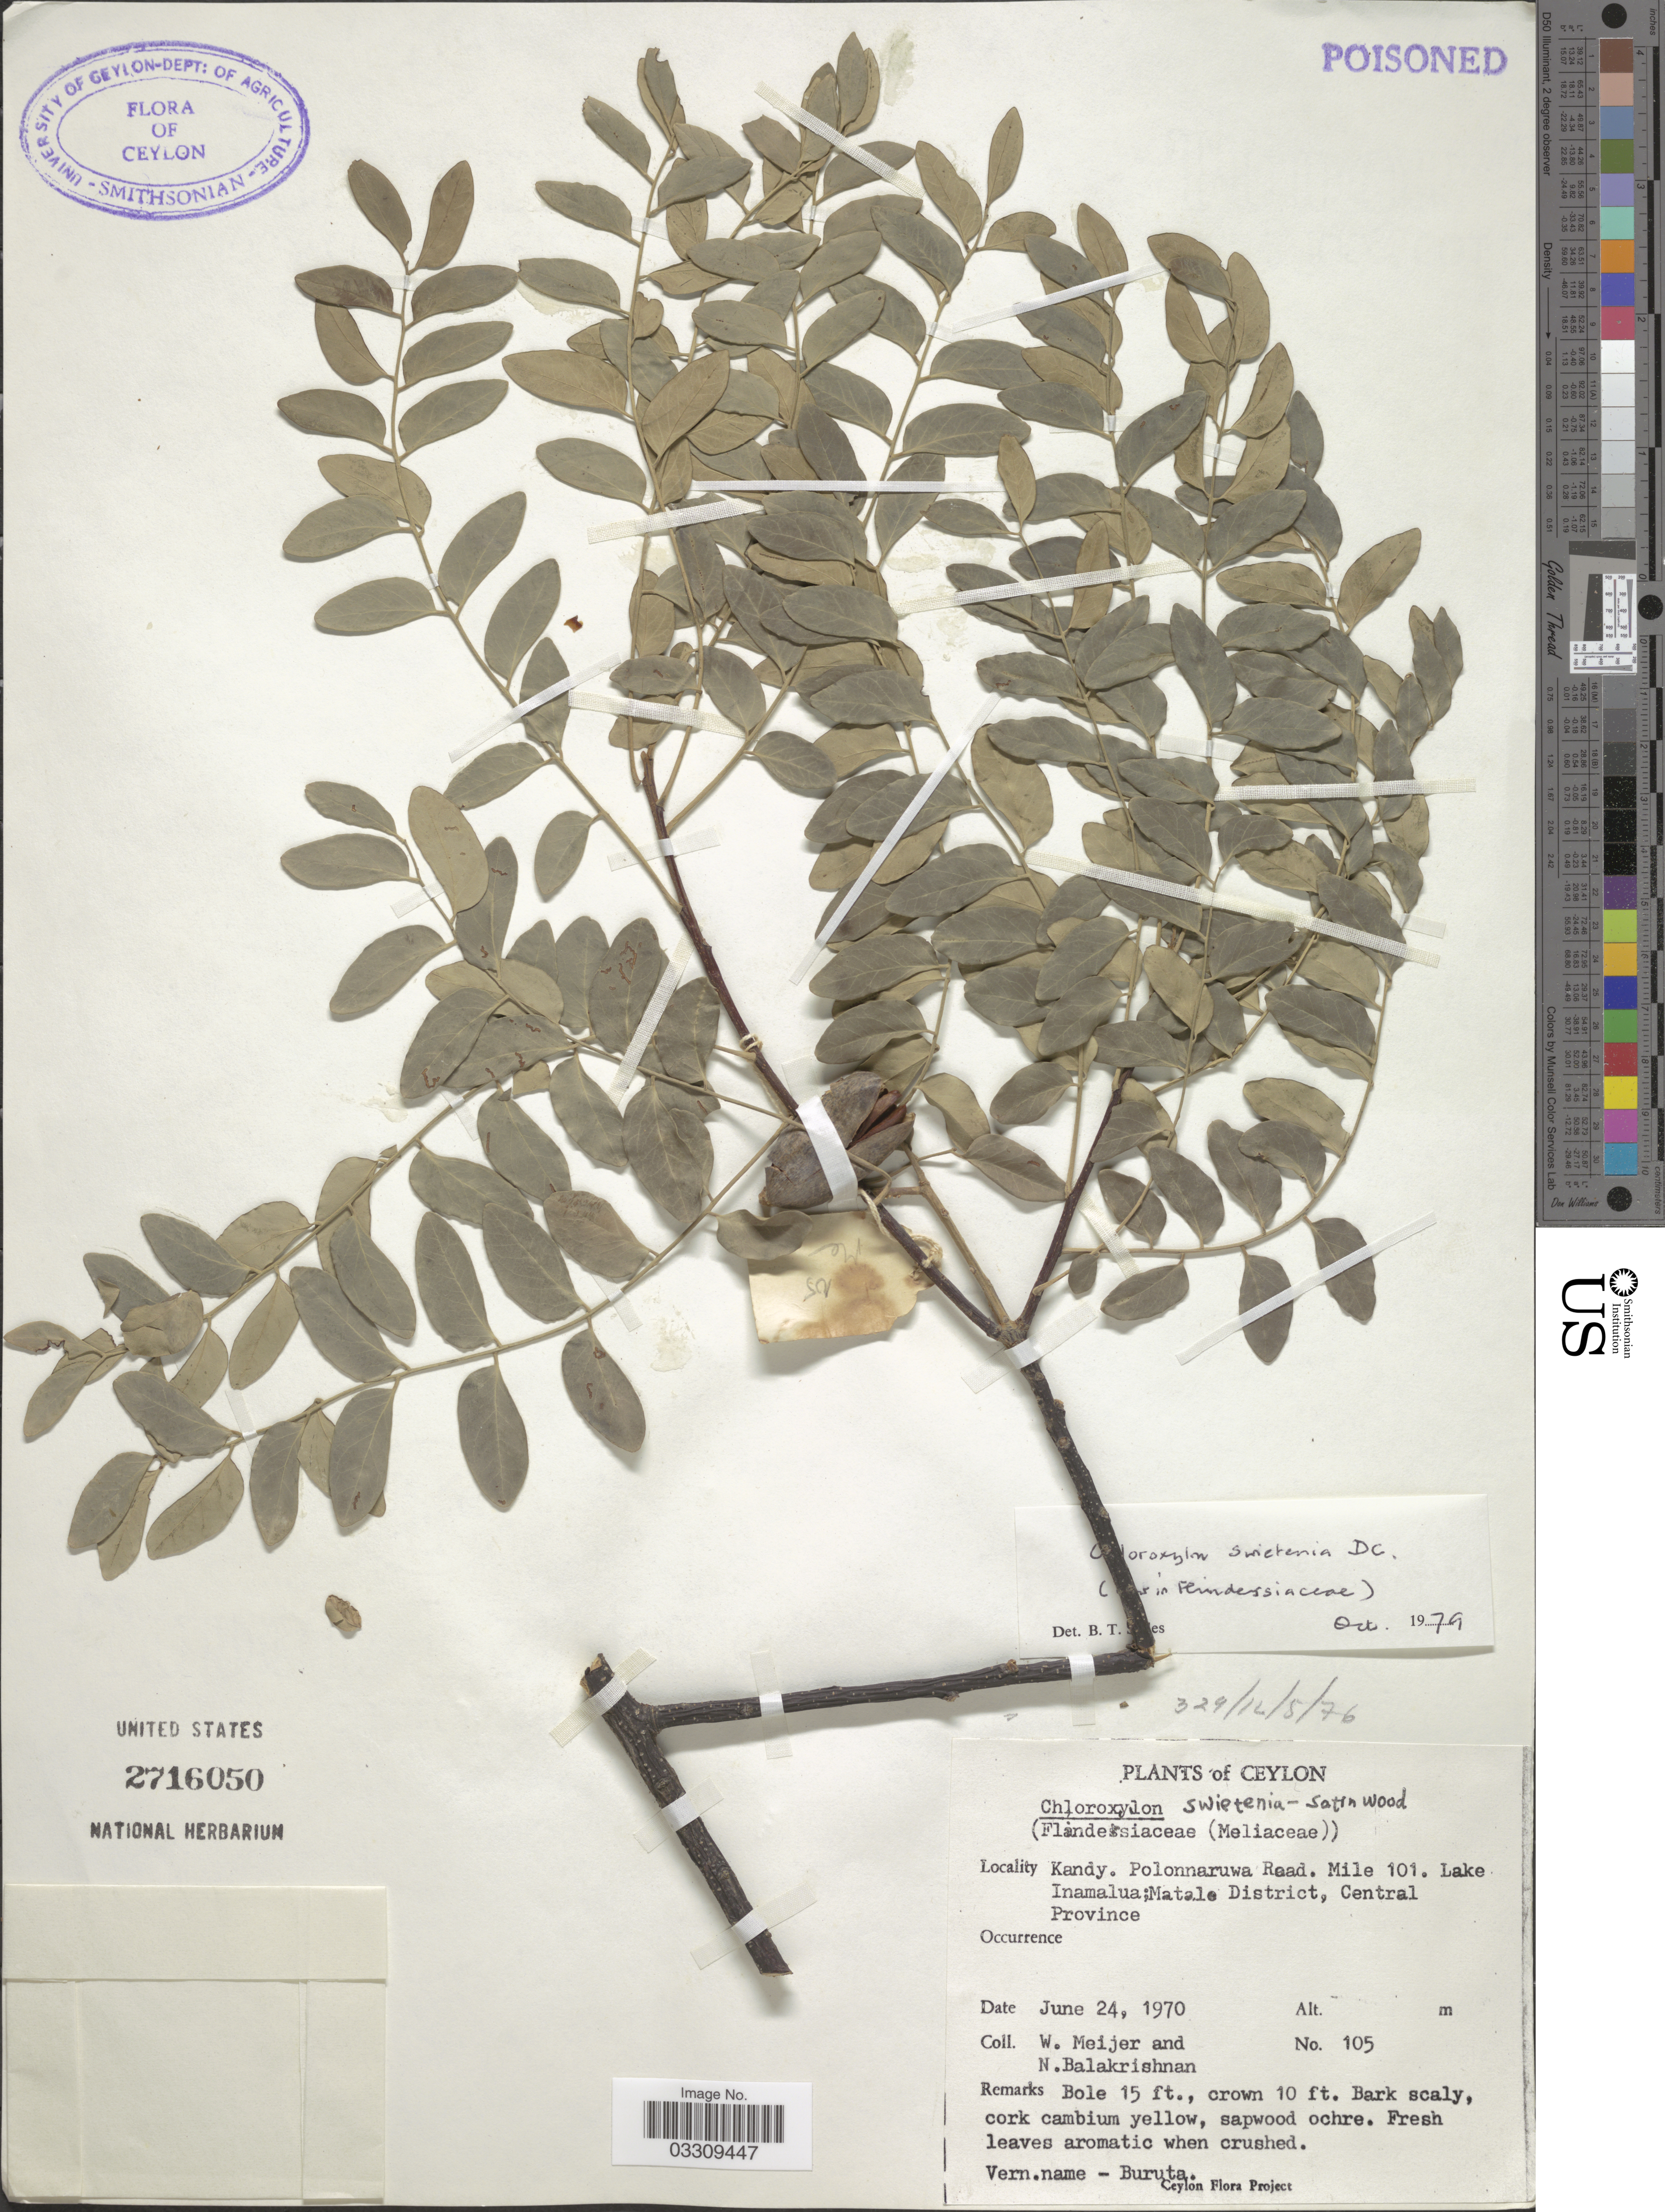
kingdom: Plantae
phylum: Tracheophyta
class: Magnoliopsida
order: Sapindales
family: Rutaceae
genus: Chloroxylon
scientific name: Chloroxylon swietenia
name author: DC.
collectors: W. Meijer & N. Balakrishnan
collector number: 105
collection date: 1970-06-24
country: Sri Lanka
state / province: Central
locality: Ceylon. Kandy. Polonnaruwa Road. Mile 101. Lake Inamalua; Matale District, Central Province.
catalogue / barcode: US 2716050